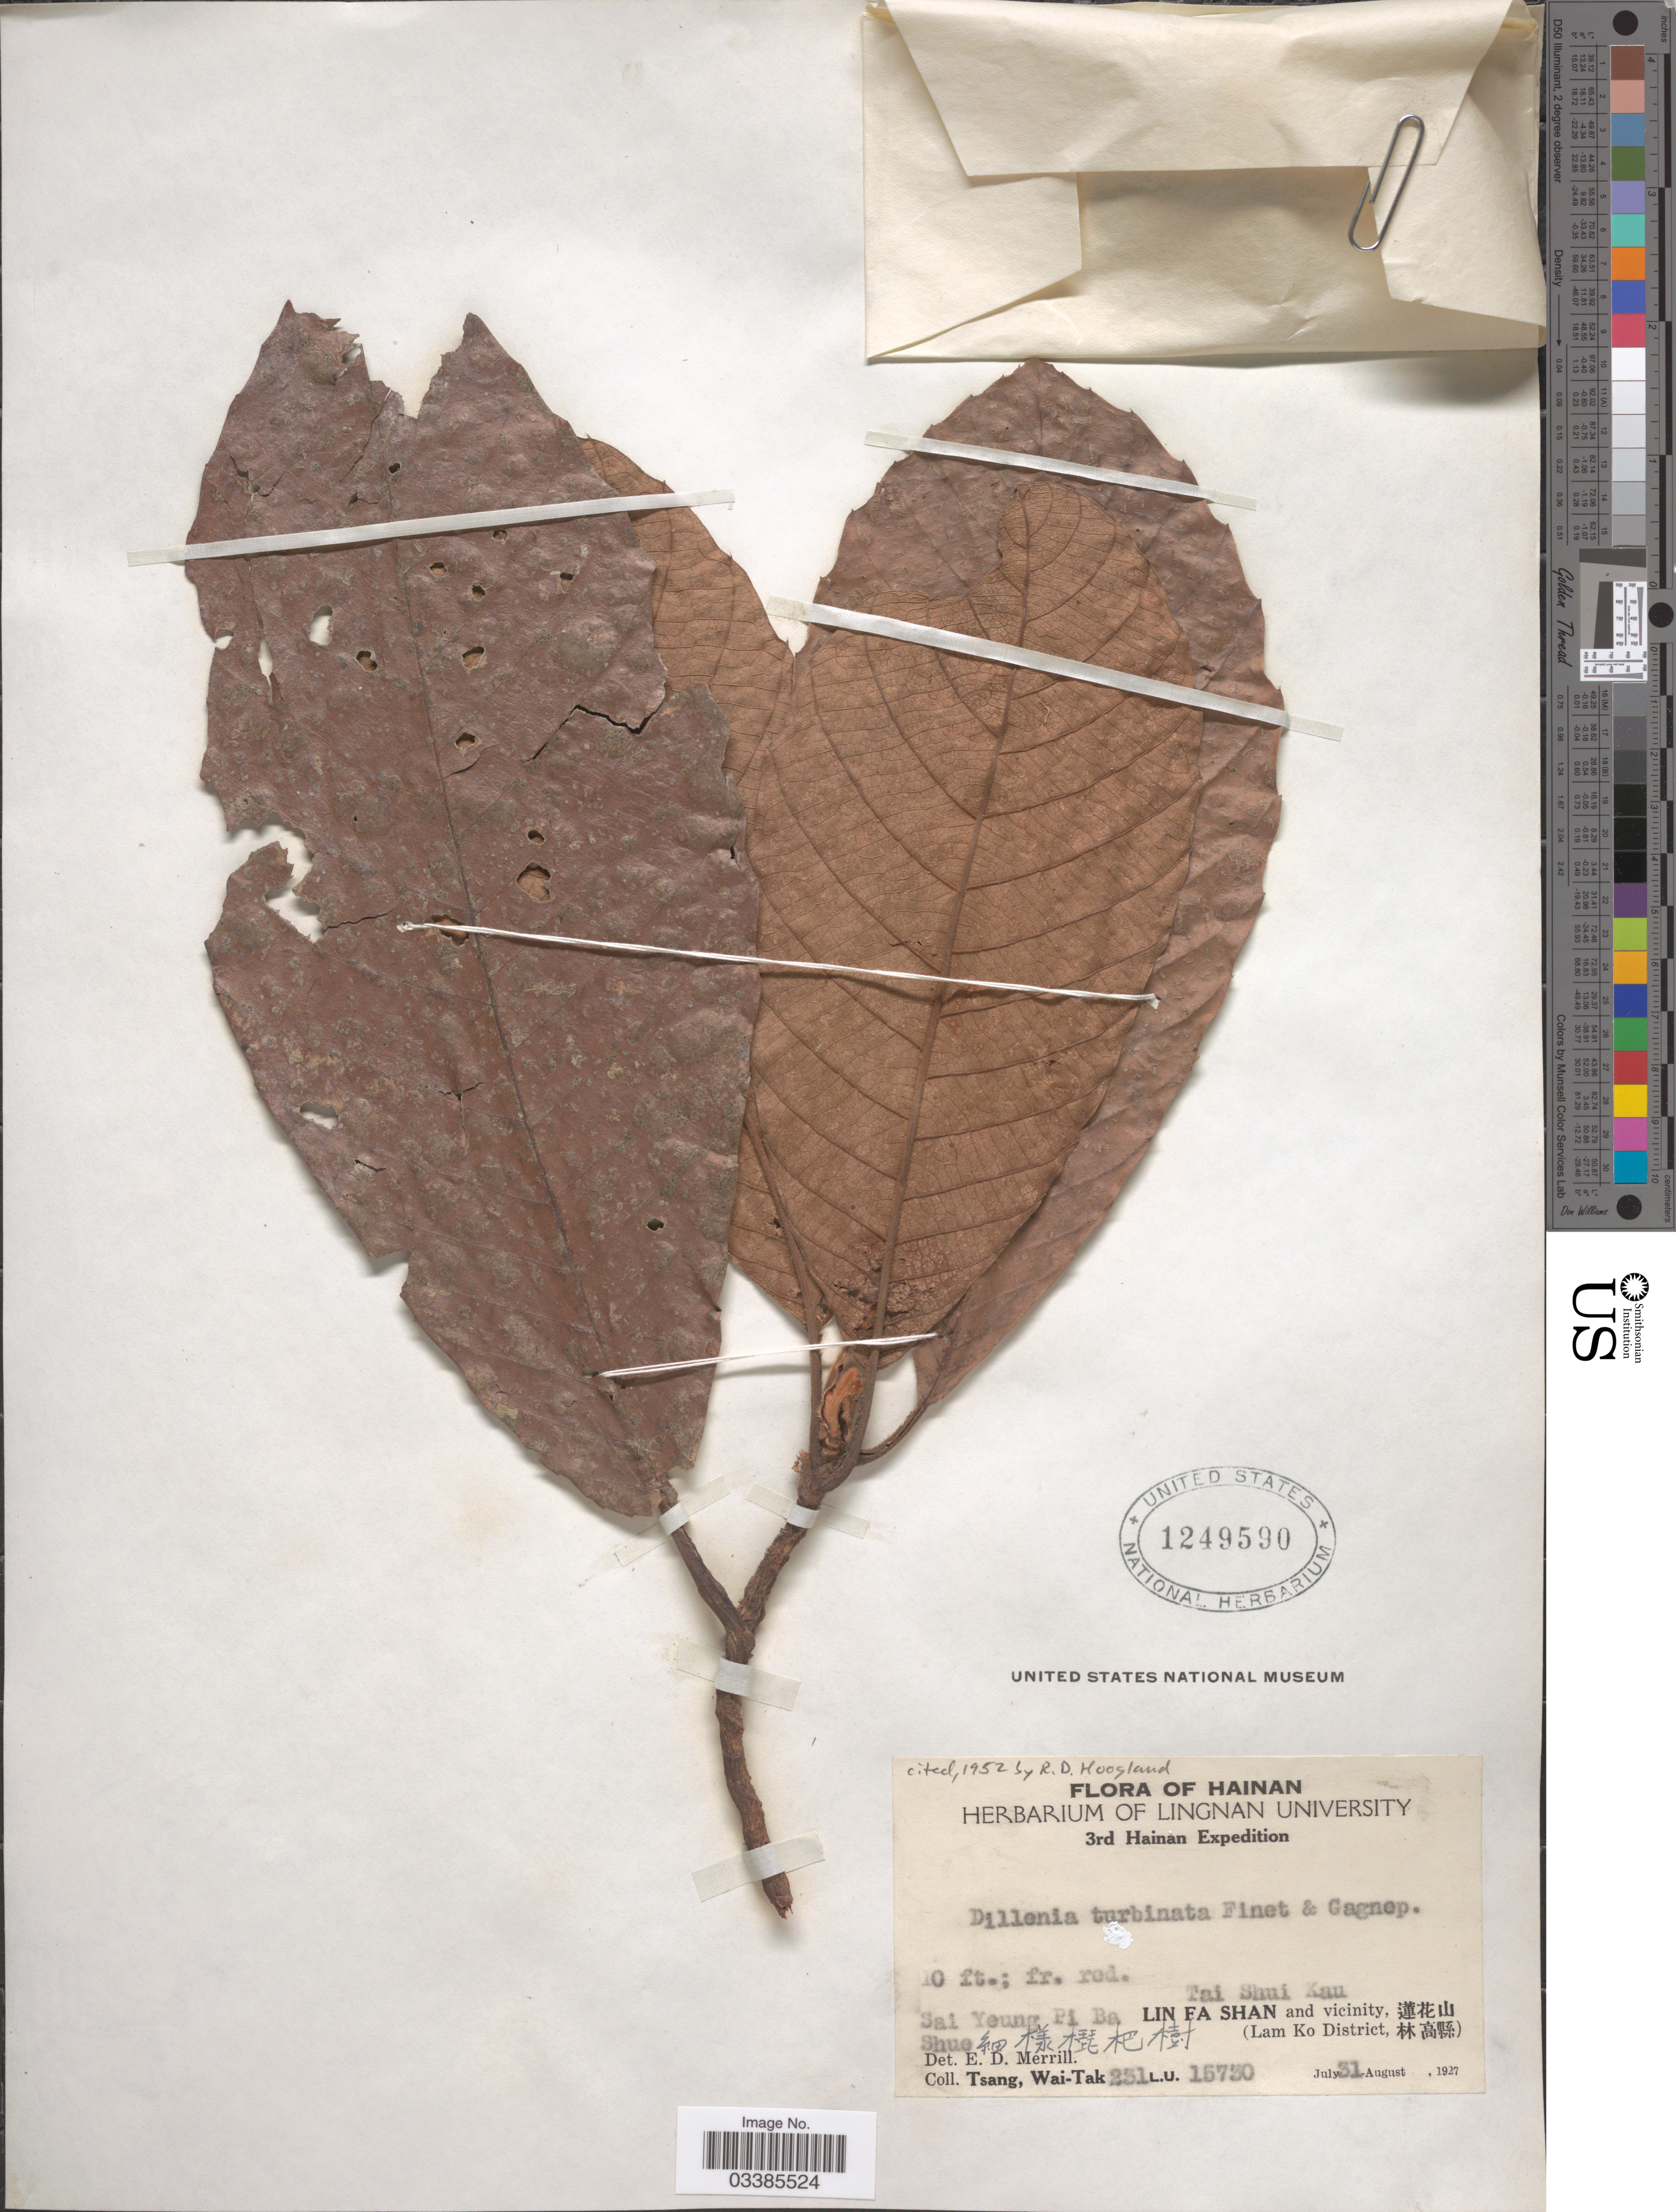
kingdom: Plantae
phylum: Tracheophyta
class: Magnoliopsida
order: Dilleniales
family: Dilleniaceae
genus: Dillenia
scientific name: Dillenia turbinata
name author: Finet & Gagnep.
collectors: W. T. Tsang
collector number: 251L.U.15730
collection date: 1927-07-31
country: China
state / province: Hainan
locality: Sai Yeung Pi Ba Shue . Lin Fa Shan and vicinity, (Lam Ko District.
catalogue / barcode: US 1249590